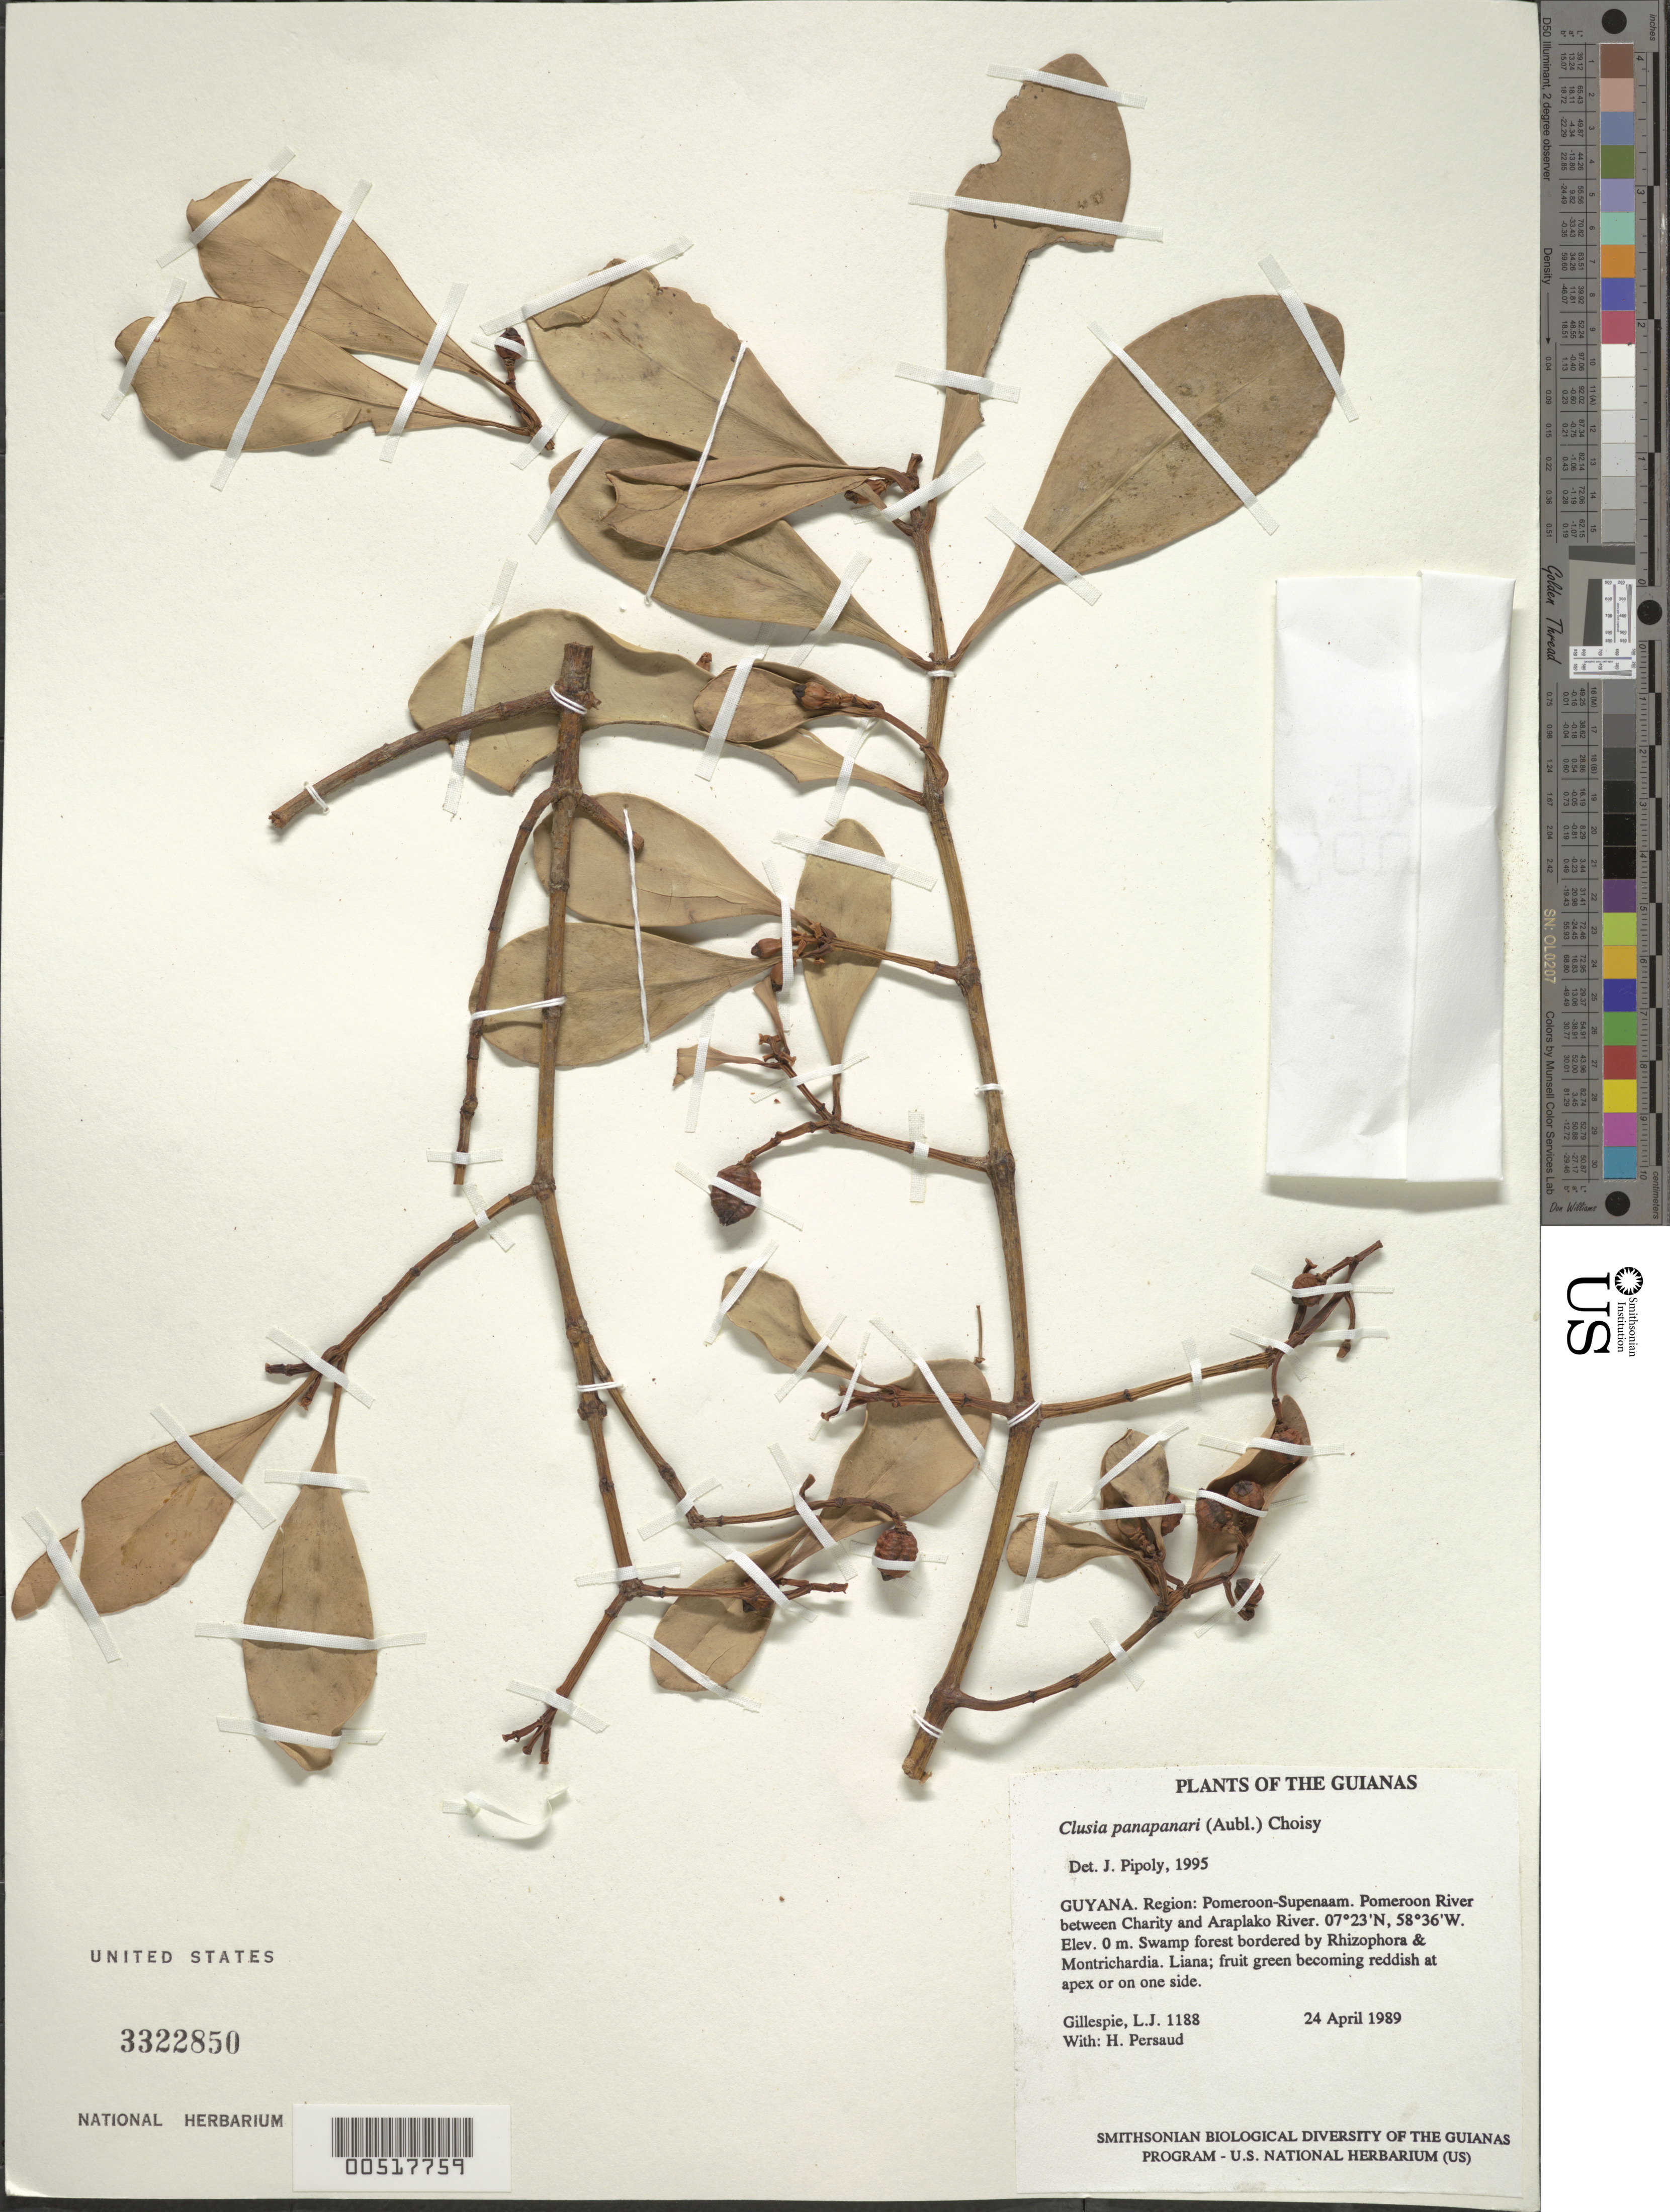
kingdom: Plantae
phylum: Tracheophyta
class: Magnoliopsida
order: Malpighiales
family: Clusiaceae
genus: Clusia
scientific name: Clusia panapanari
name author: (Aubl.) Choisy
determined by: Pipoly, J. J., III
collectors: L. J. Gillespie & H. Persaud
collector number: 1188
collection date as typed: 24 April 1989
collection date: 1989-04-24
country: Guyana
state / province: Pomeroon-Supenaam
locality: Pomeroon River between Charity and Araplako River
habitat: Swamp forest bordered by Rhizophora & Montrichardia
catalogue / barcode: US 3322850